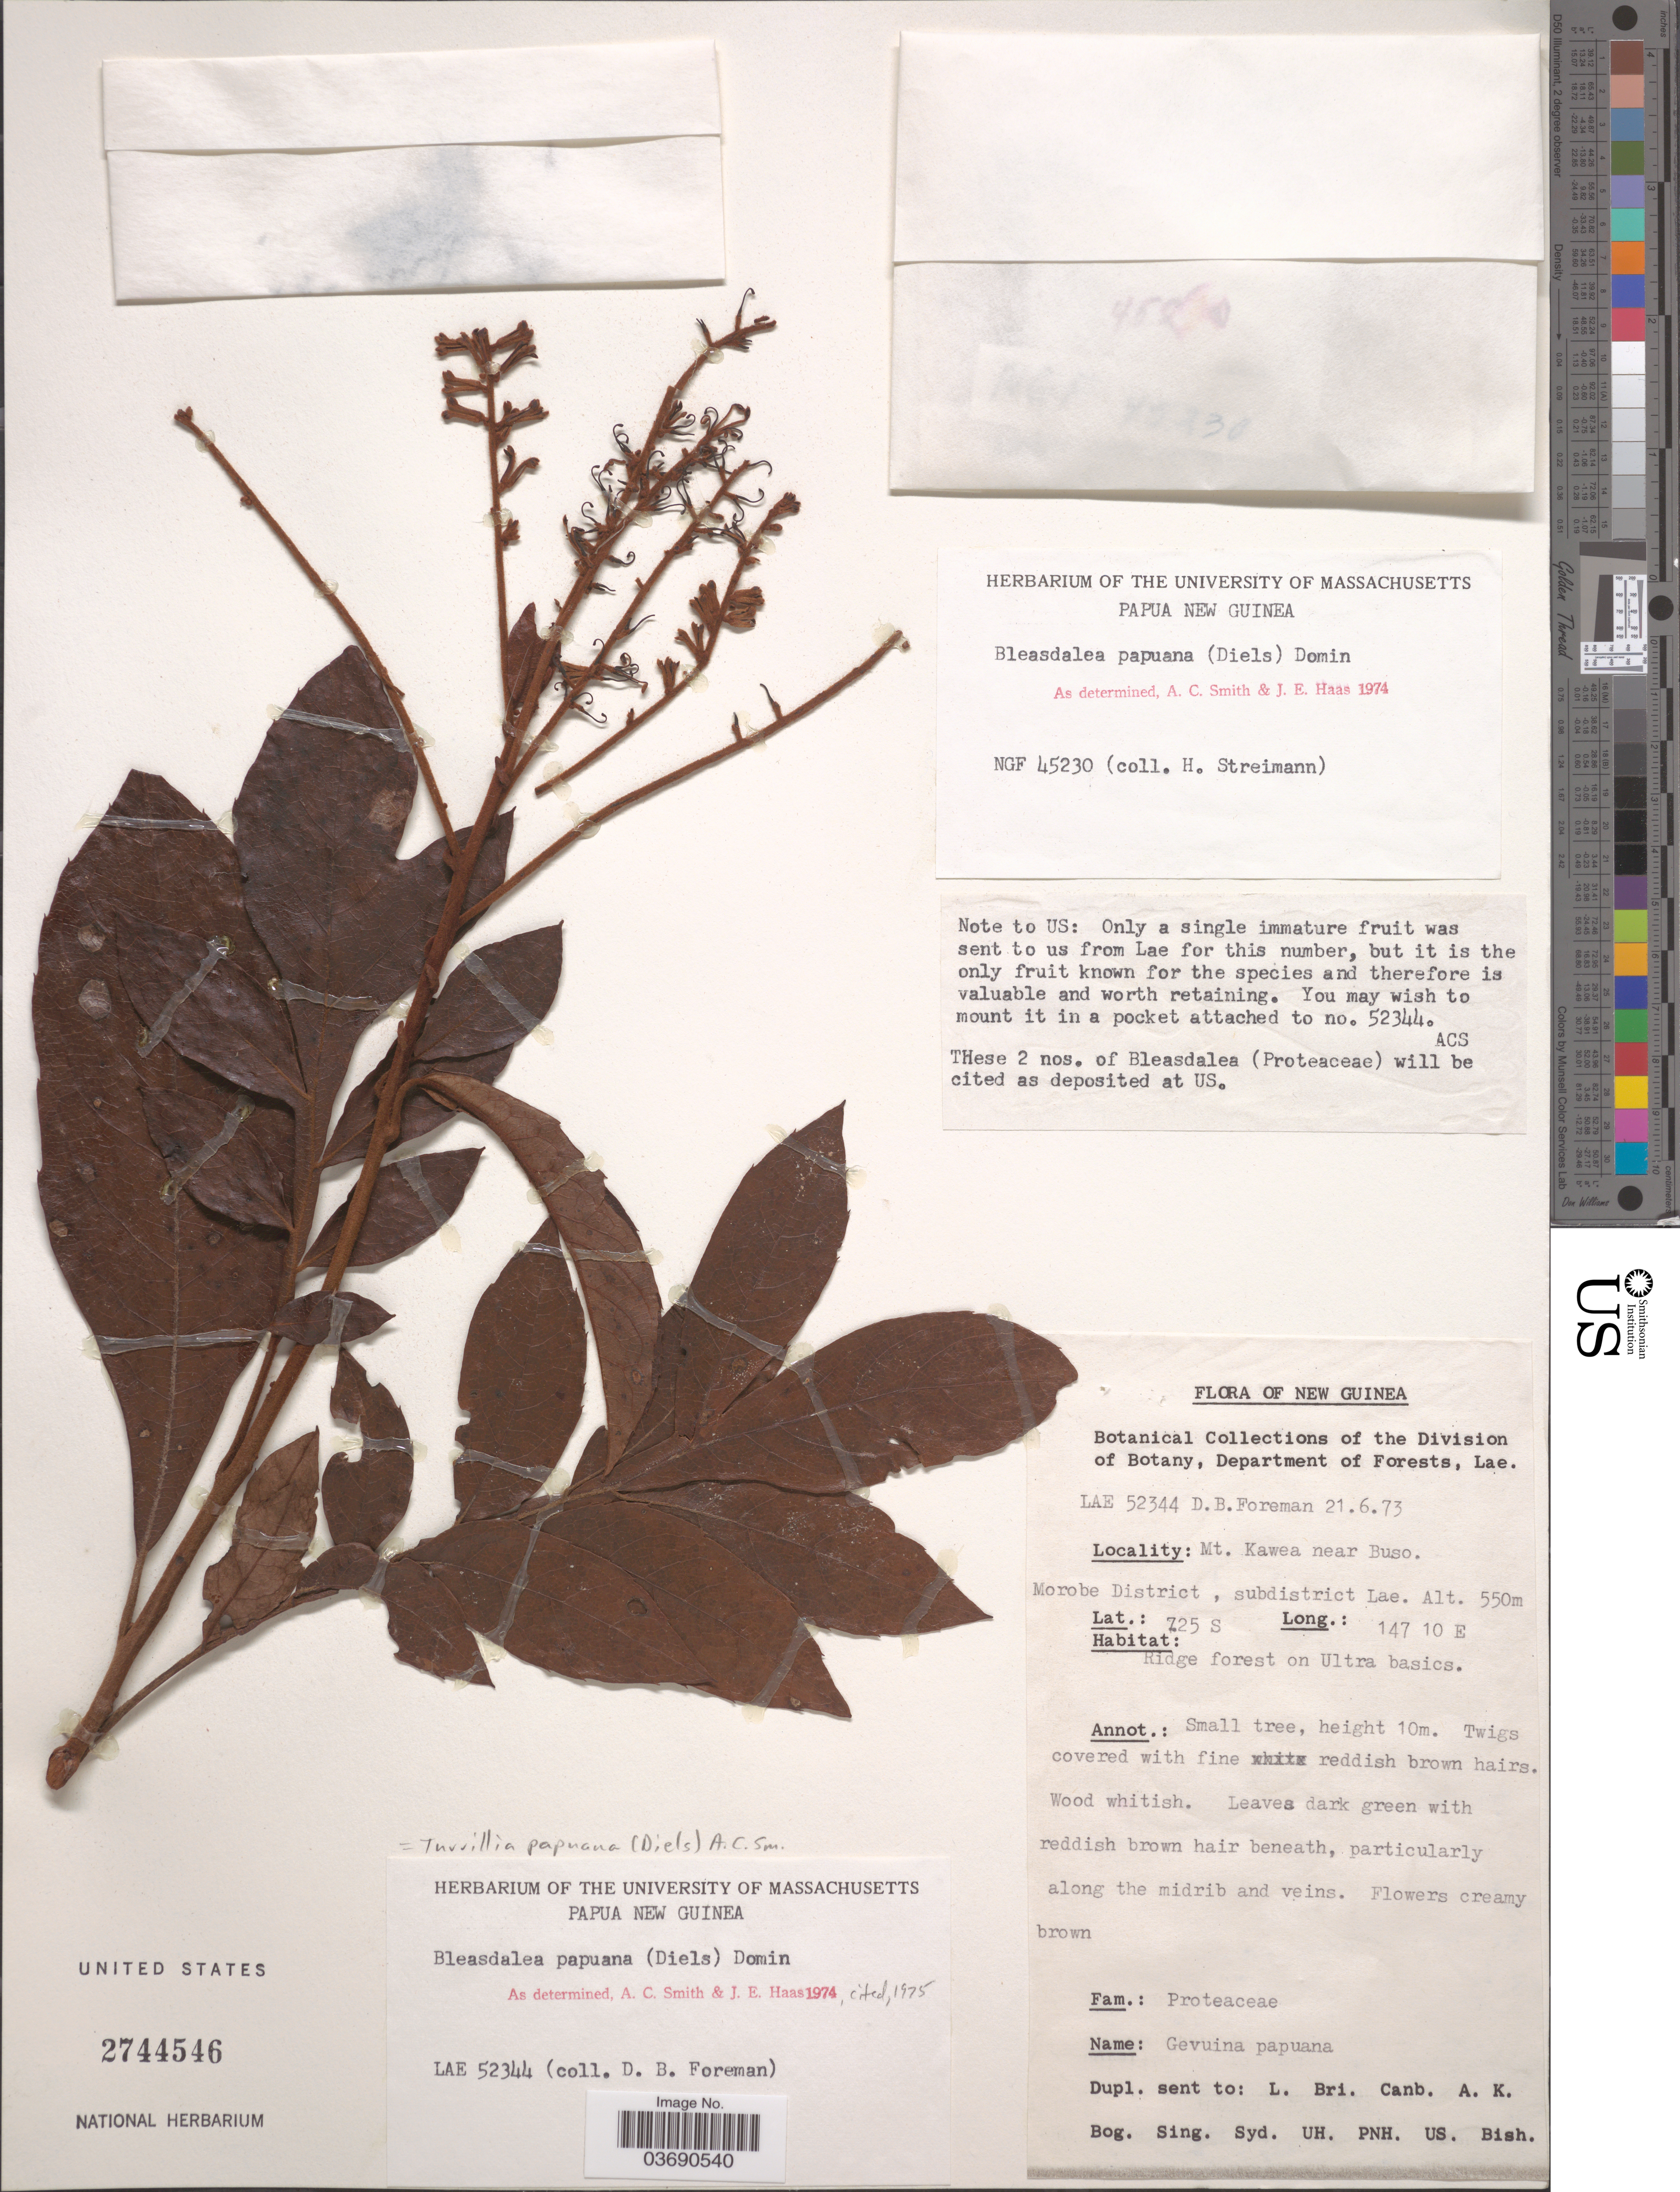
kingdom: Plantae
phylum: Tracheophyta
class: Magnoliopsida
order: Proteales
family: Proteaceae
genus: Turrillia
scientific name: Turrillia papuana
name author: (Diels) A.C. Sm.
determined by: Strong, Mark T., (BOT), Smithsonian Institution - National Museum of Natural History (UNITED STATES)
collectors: D. Foreman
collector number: LAE 52344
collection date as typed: Transcribed d/m/y: 21/6/73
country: Papua New Guinea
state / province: Morobe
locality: New Guinea. Mt. Kawea near Buso. Morobe District, subdistrict Lae. Ridge forest on Ultra basics.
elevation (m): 550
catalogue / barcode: US 2744546